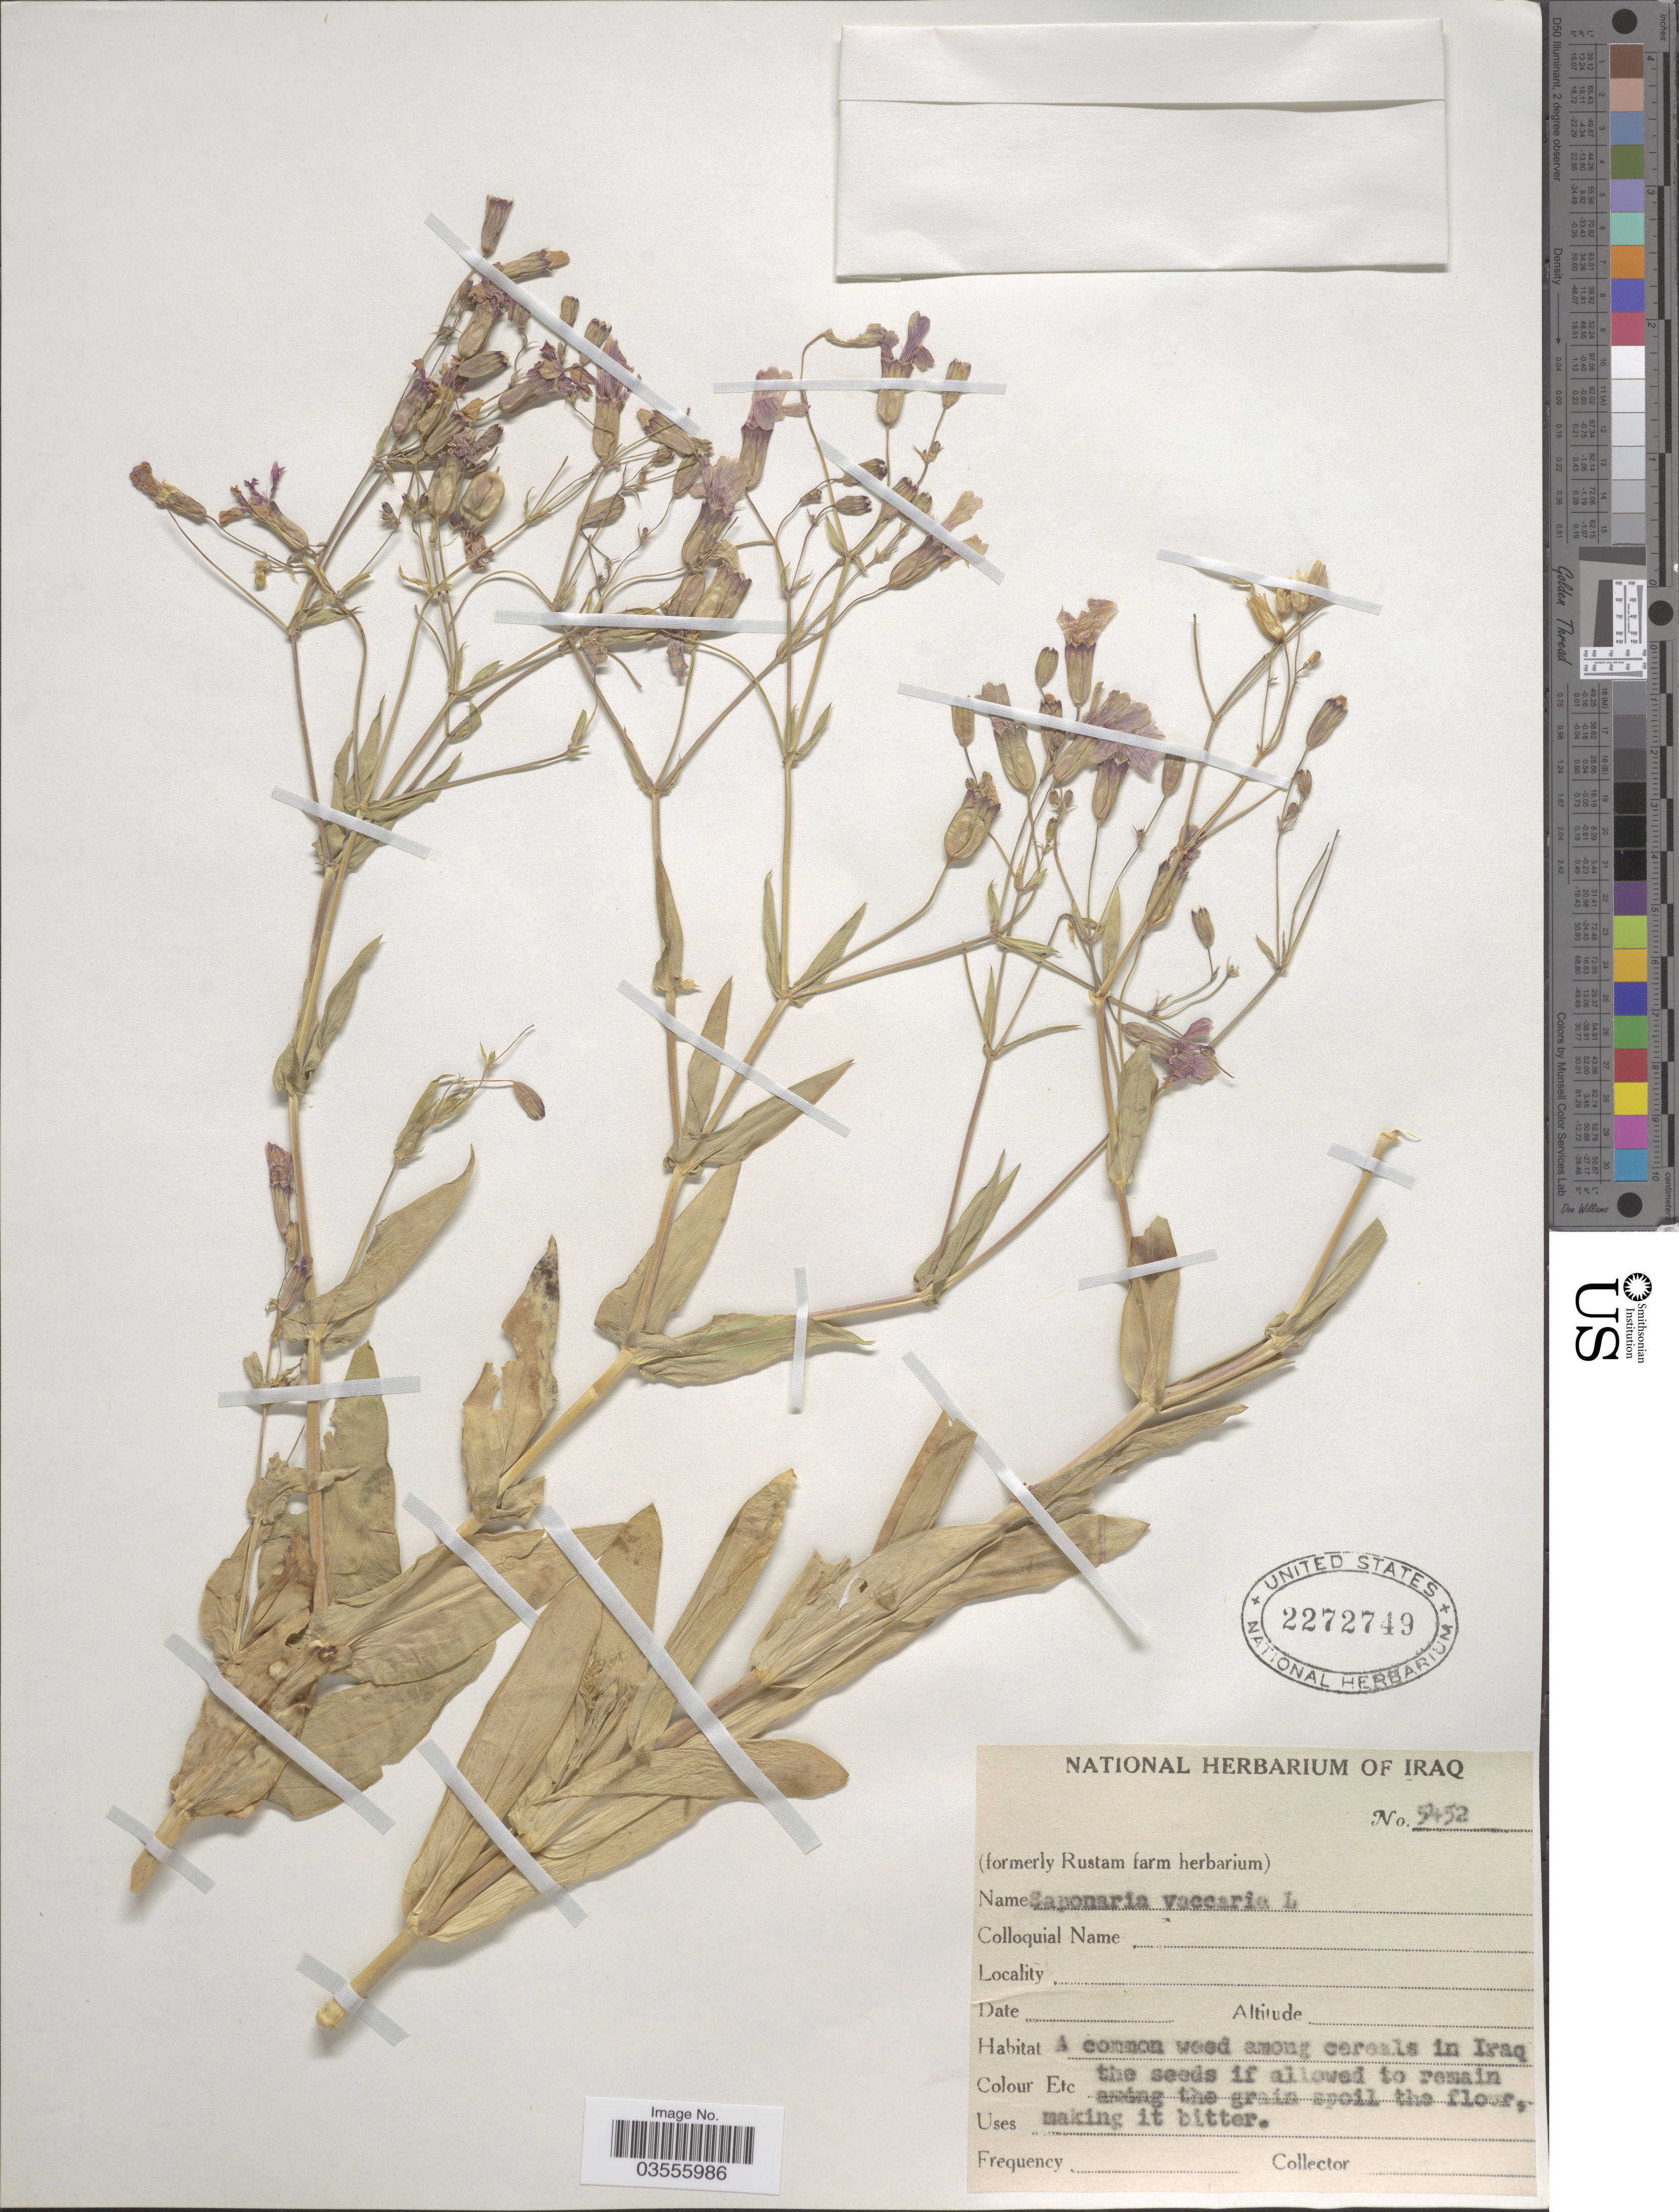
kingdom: Plantae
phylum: Tracheophyta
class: Magnoliopsida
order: Caryophyllales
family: Caryophyllaceae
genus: Vaccaria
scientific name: Vaccaria hispanica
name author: (Mill.) Rauschert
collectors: National Herbarium of Iraq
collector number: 5452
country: Iraq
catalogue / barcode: US 2272749